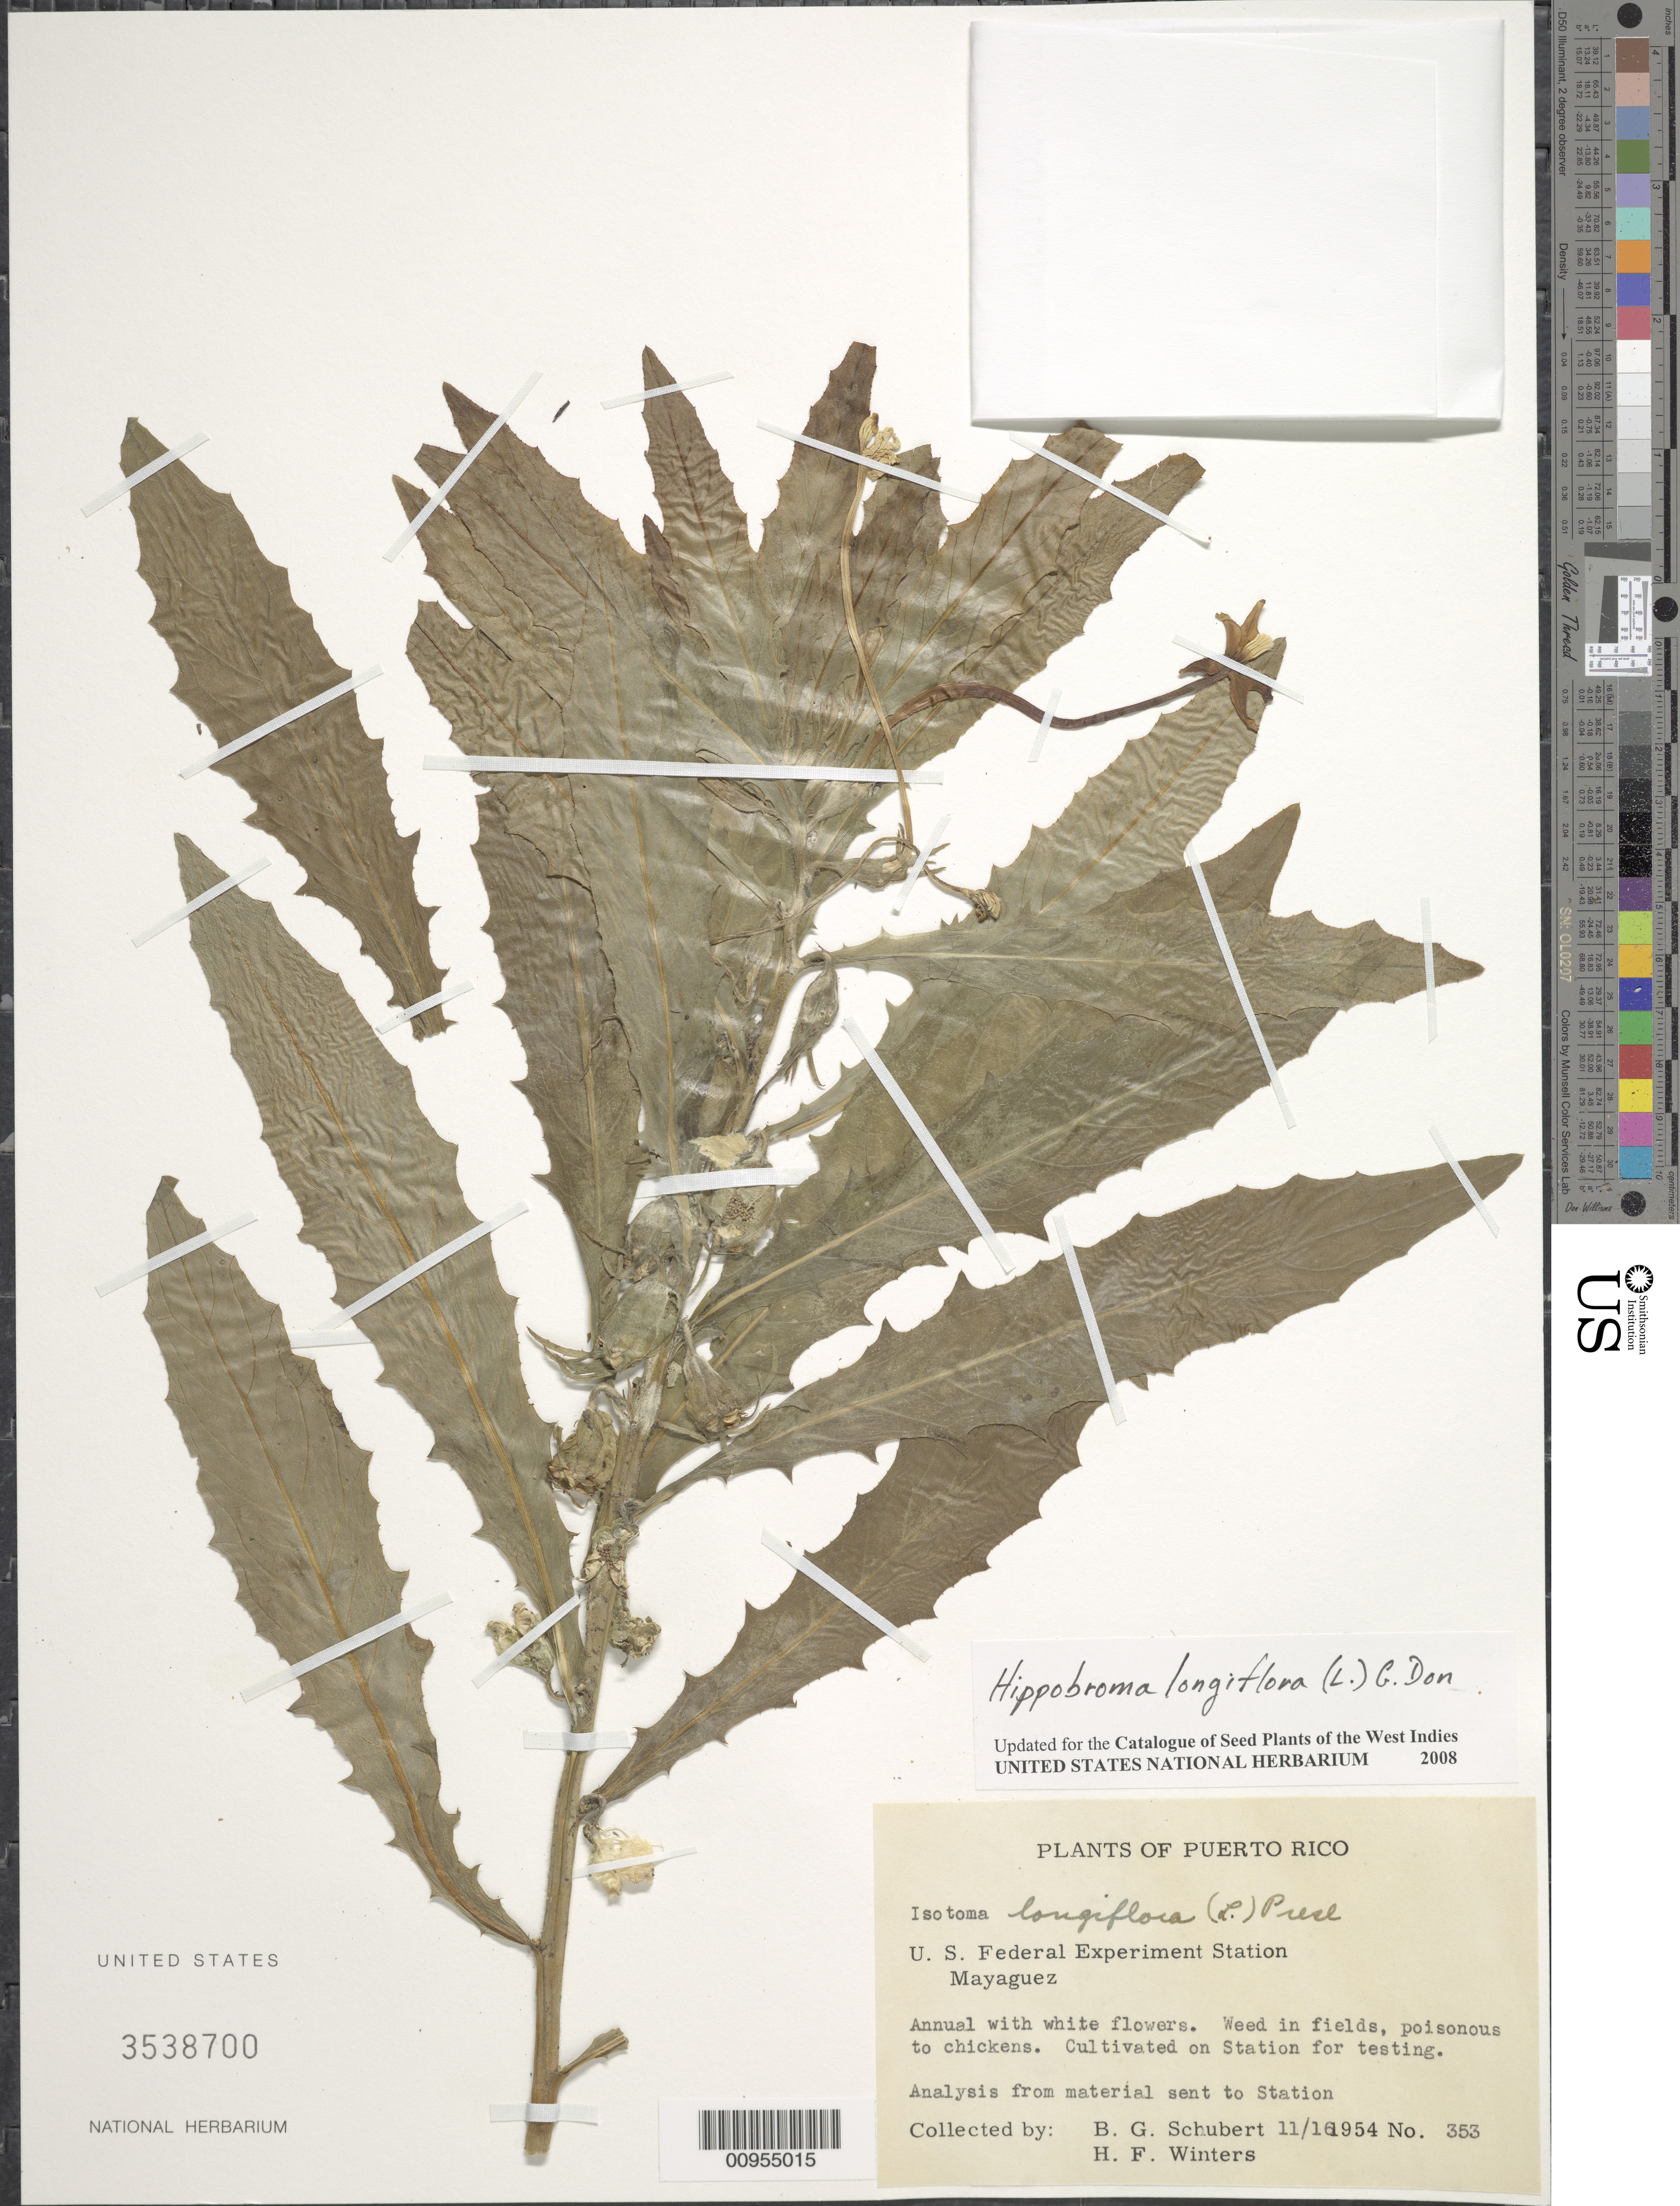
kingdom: Plantae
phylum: Tracheophyta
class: Magnoliopsida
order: Asterales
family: Campanulaceae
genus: Hippobroma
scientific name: Hippobroma longiflora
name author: (L.) G. Don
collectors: B. Schubert & H. Winters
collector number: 353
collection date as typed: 16 Nov 1954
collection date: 1954-11-16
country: Puerto Rico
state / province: Mayagüez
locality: U.S. Federal Experiment Station, Mayaguez.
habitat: Cultivated weed in fields, poisonous to chickens.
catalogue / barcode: US 3538700